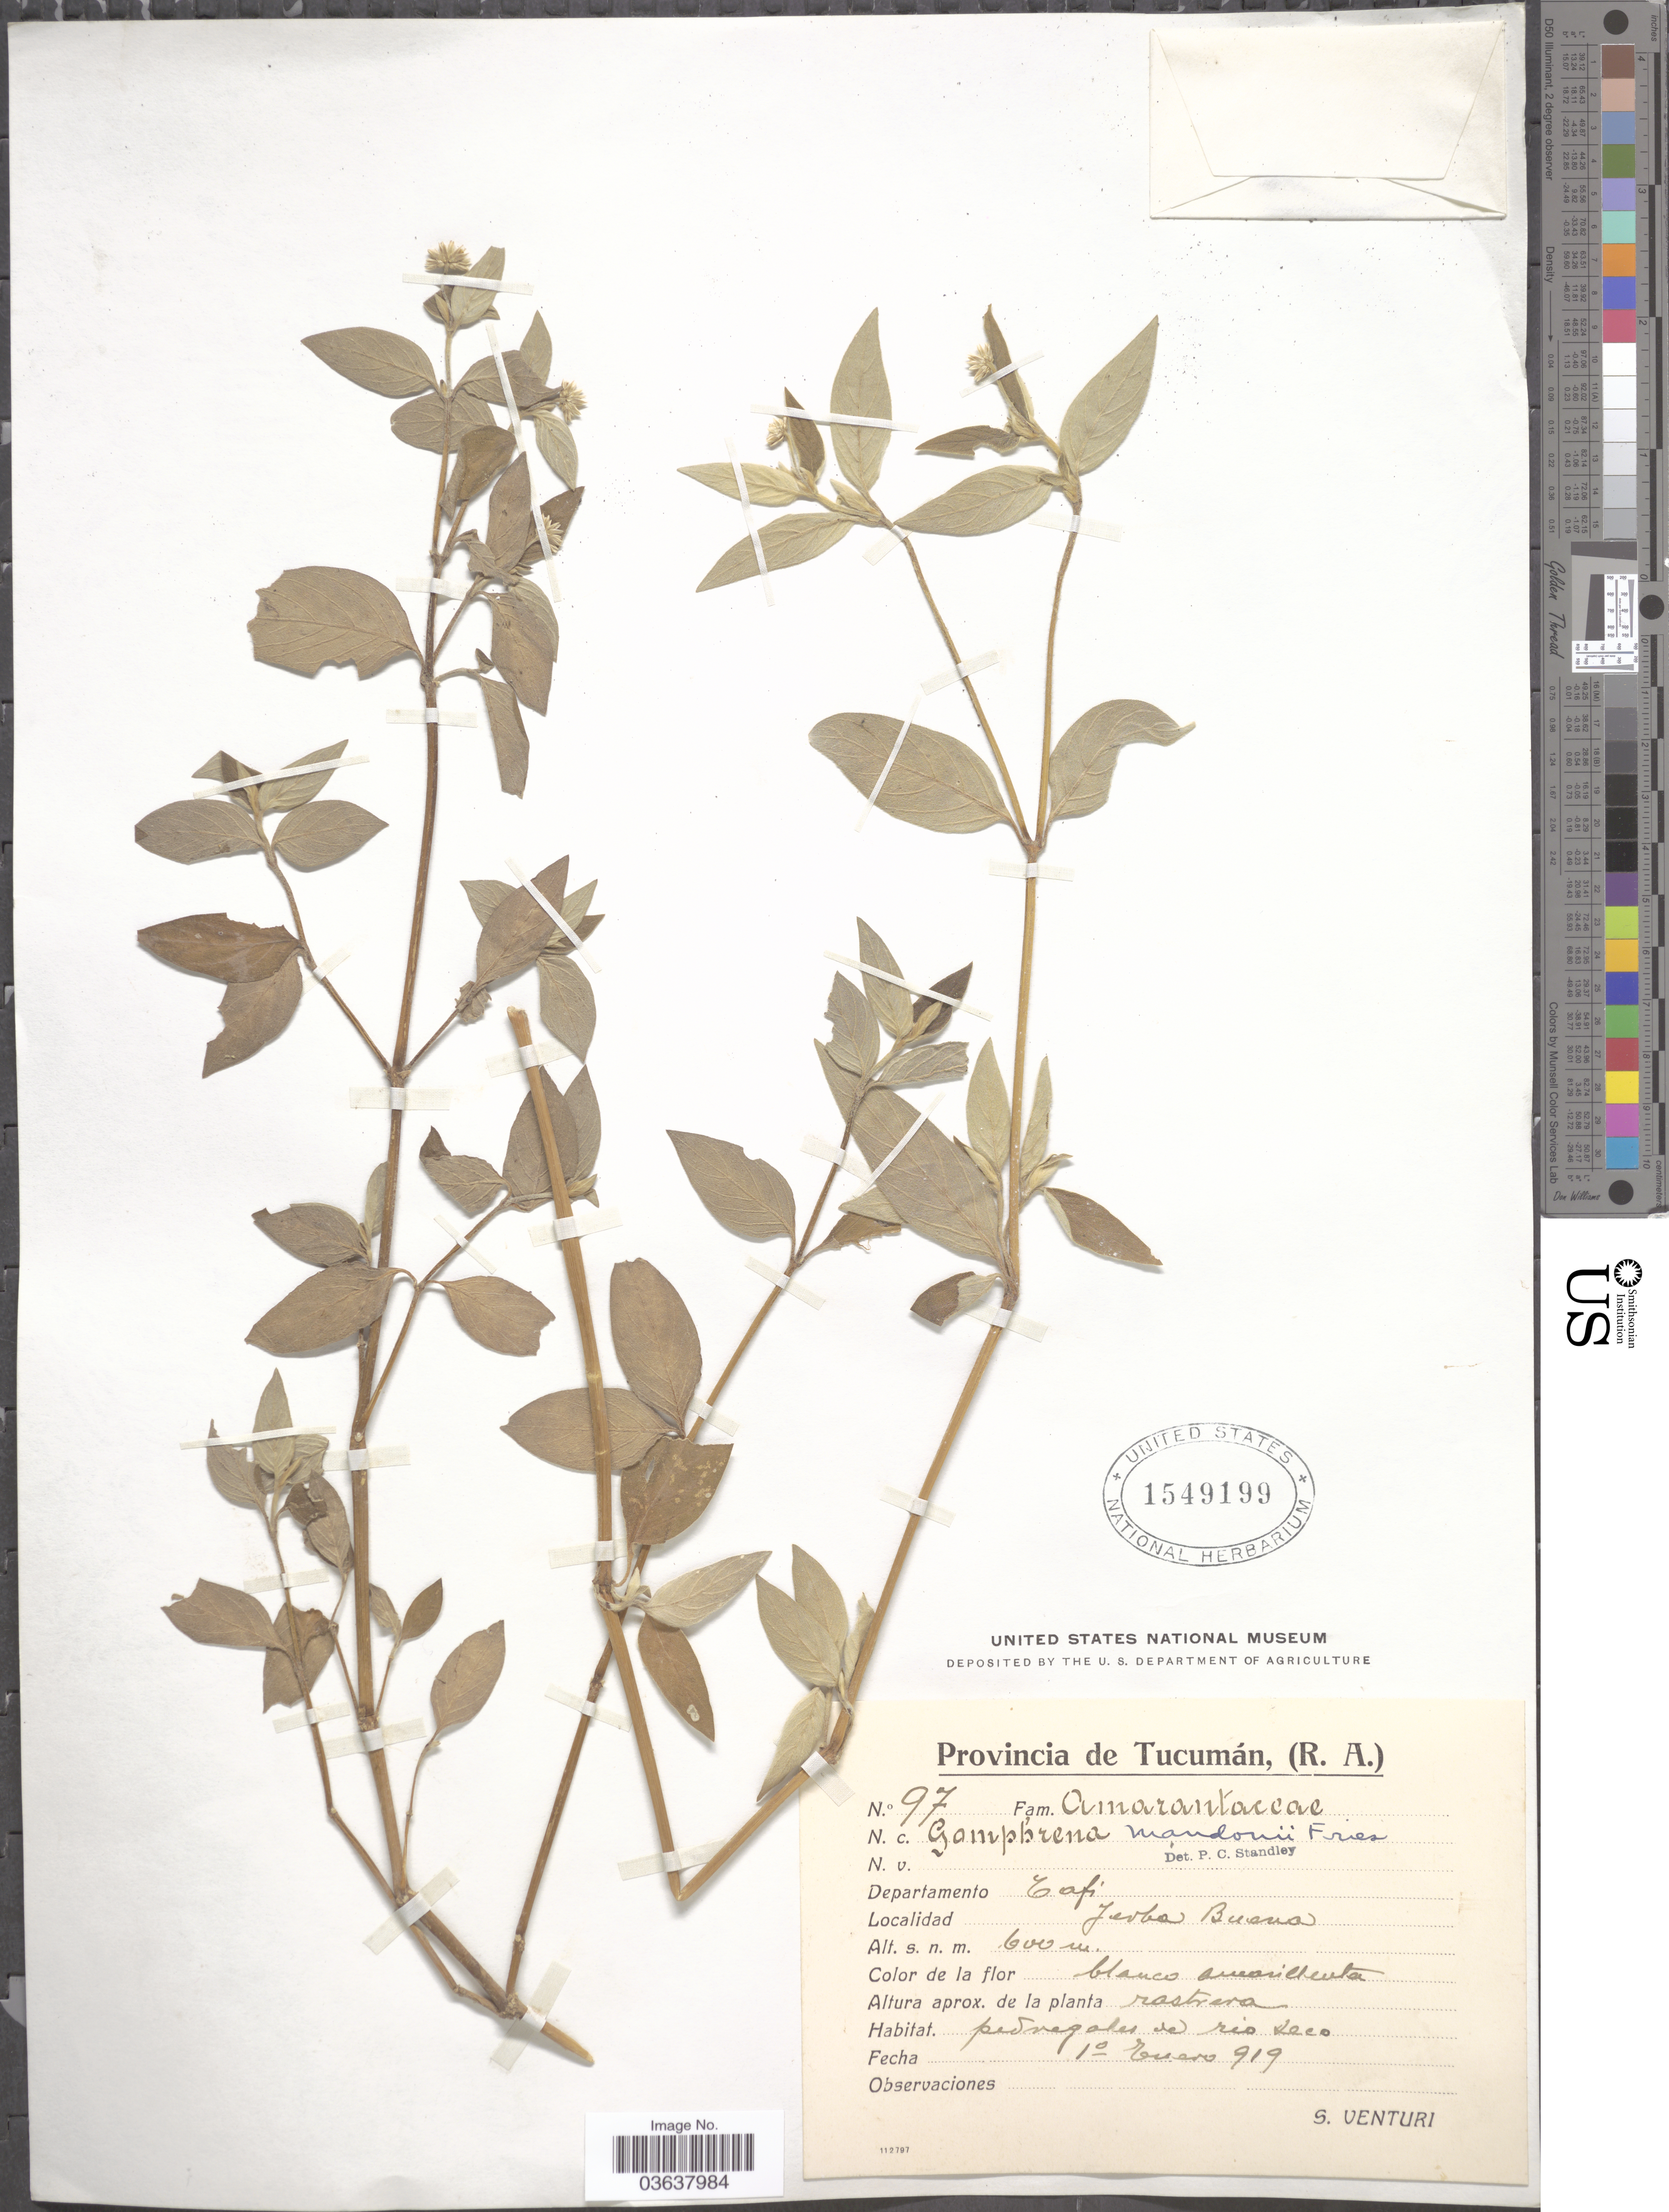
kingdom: Plantae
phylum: Tracheophyta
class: Magnoliopsida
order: Caryophyllales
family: Amaranthaceae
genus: Gomphrena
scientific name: Gomphrena mandonii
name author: R.E. Fr.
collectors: S. Venturi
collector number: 97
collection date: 1919-01-01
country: Argentina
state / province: Tucuman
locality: Departamento Tafi. Yerba Buena.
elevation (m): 600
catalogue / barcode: US 1549199